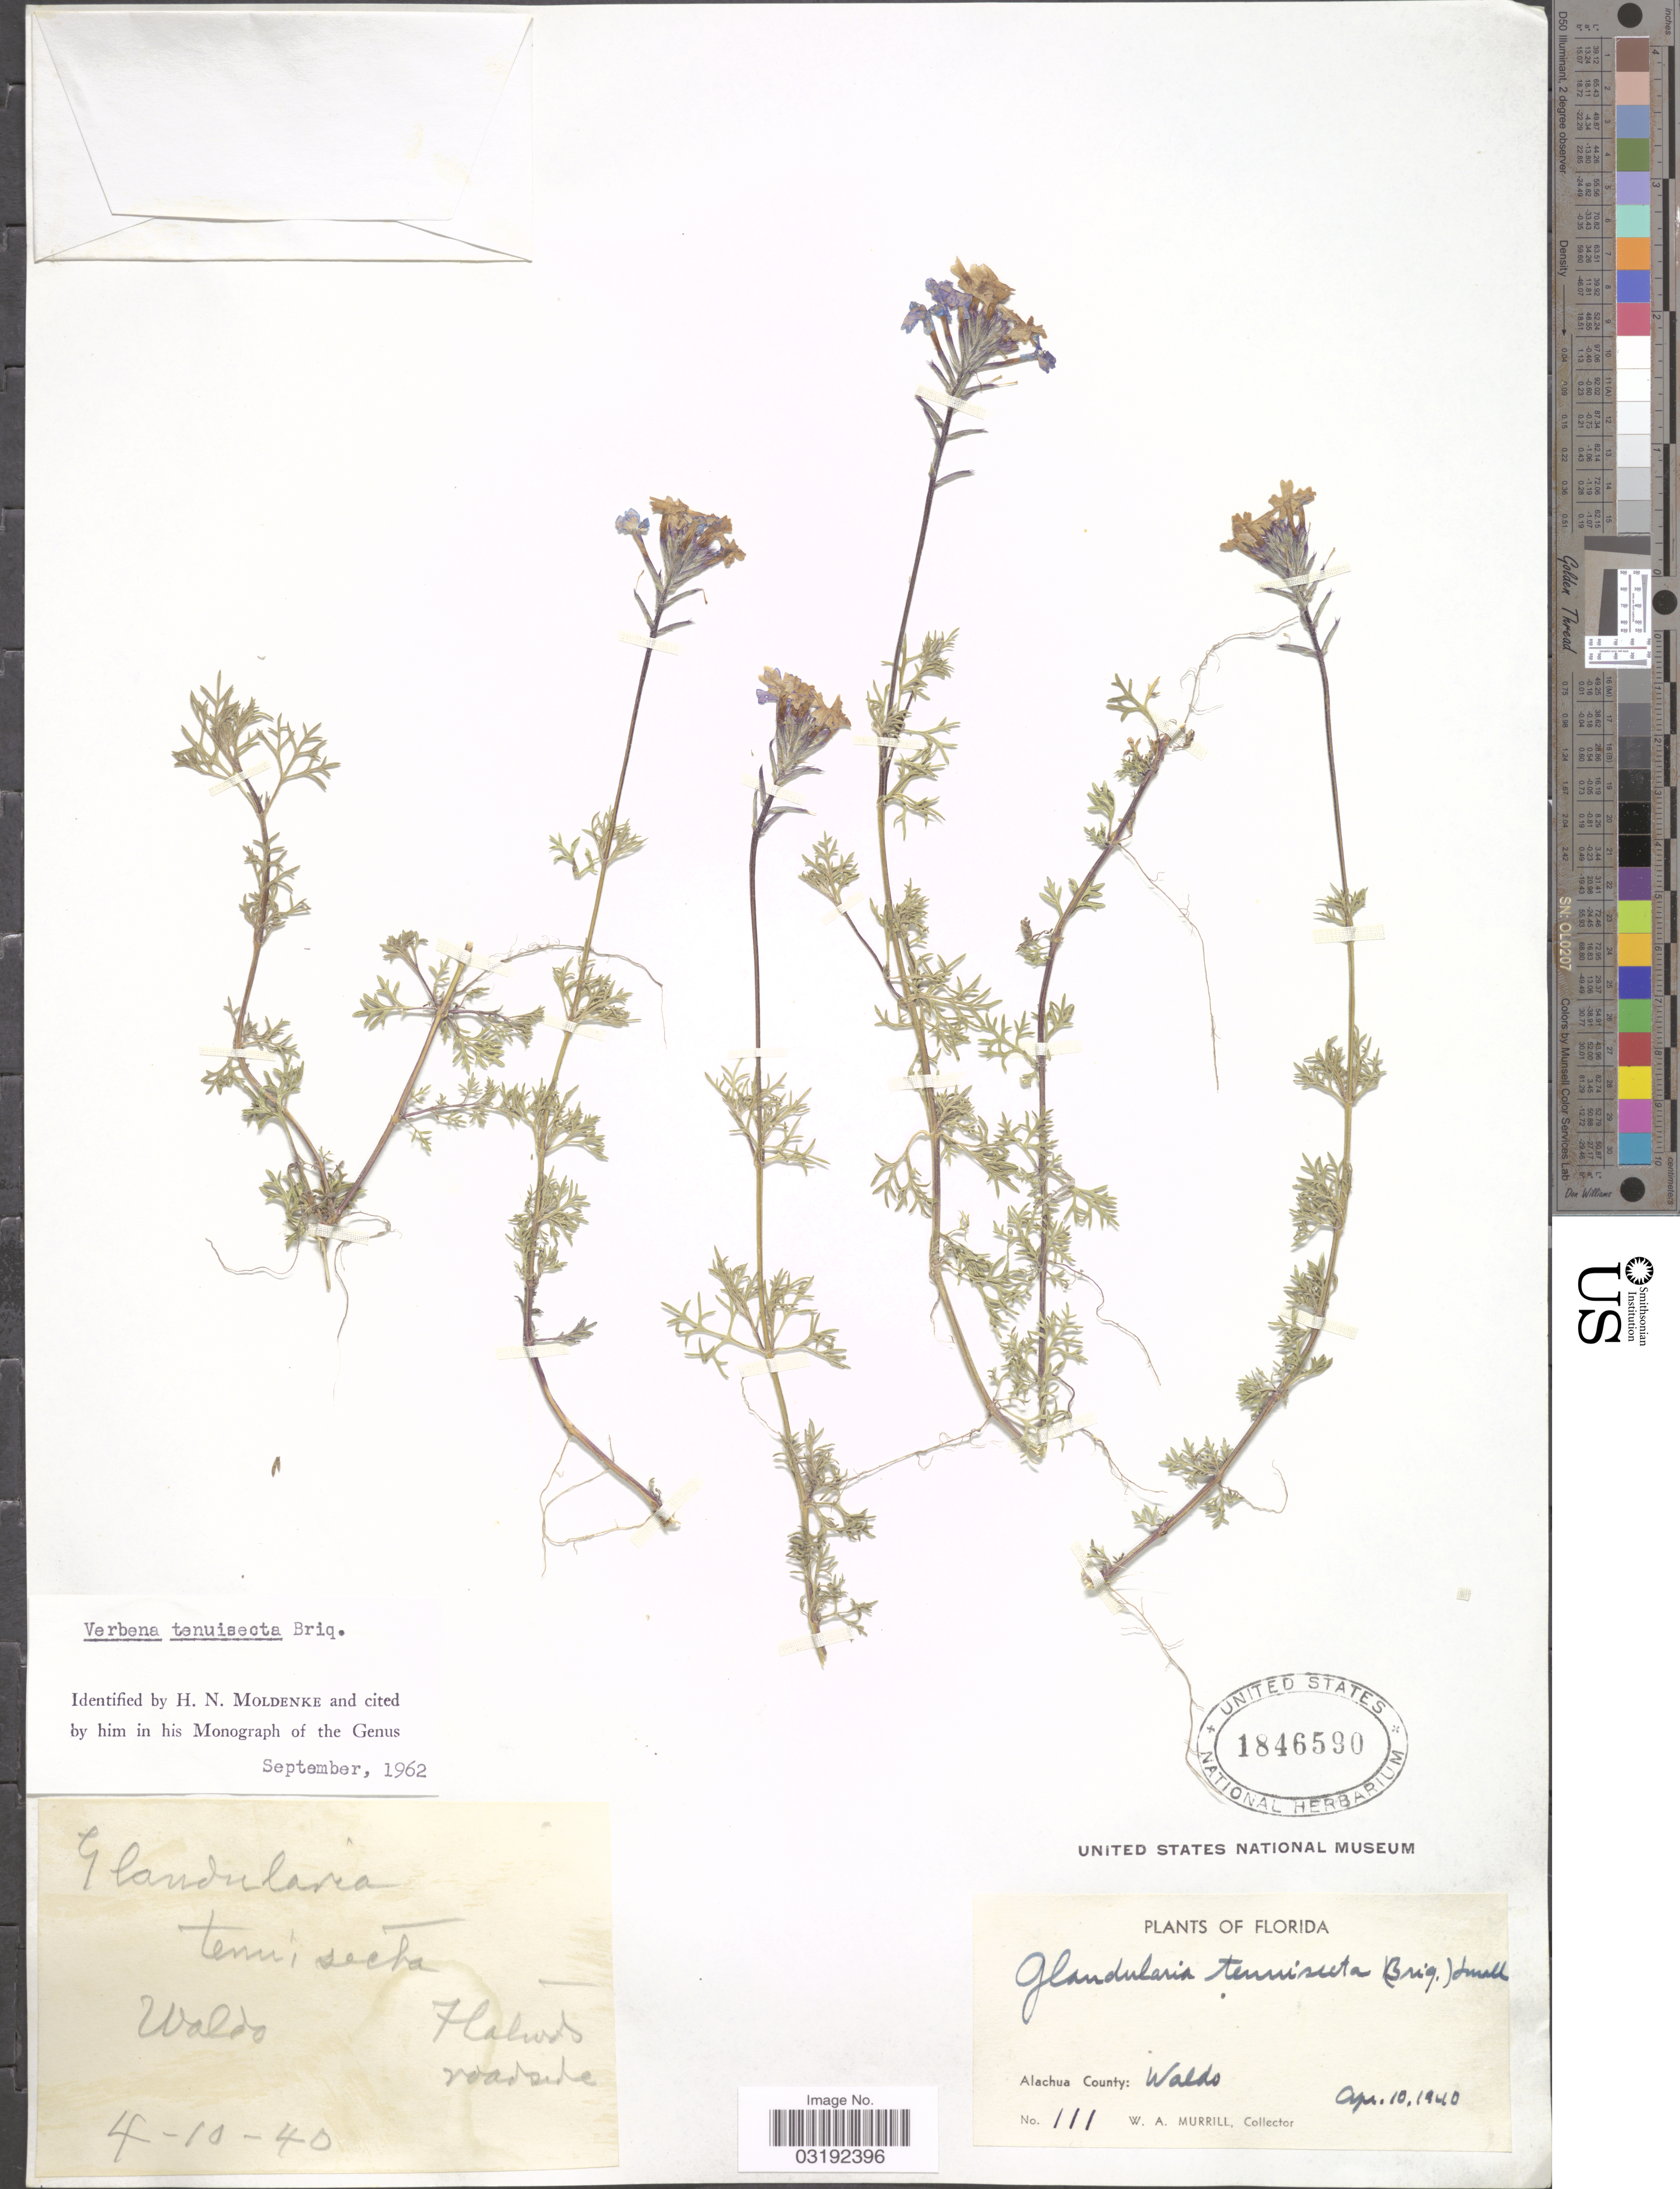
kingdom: Plantae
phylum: Tracheophyta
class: Magnoliopsida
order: Lamiales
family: Verbenaceae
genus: Verbena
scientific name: Verbena tenuisecta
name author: Briq.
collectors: W. A. Murrill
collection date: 1940-04-10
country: United States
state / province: Florida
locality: Alachua County: Waldo.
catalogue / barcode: US 1846590